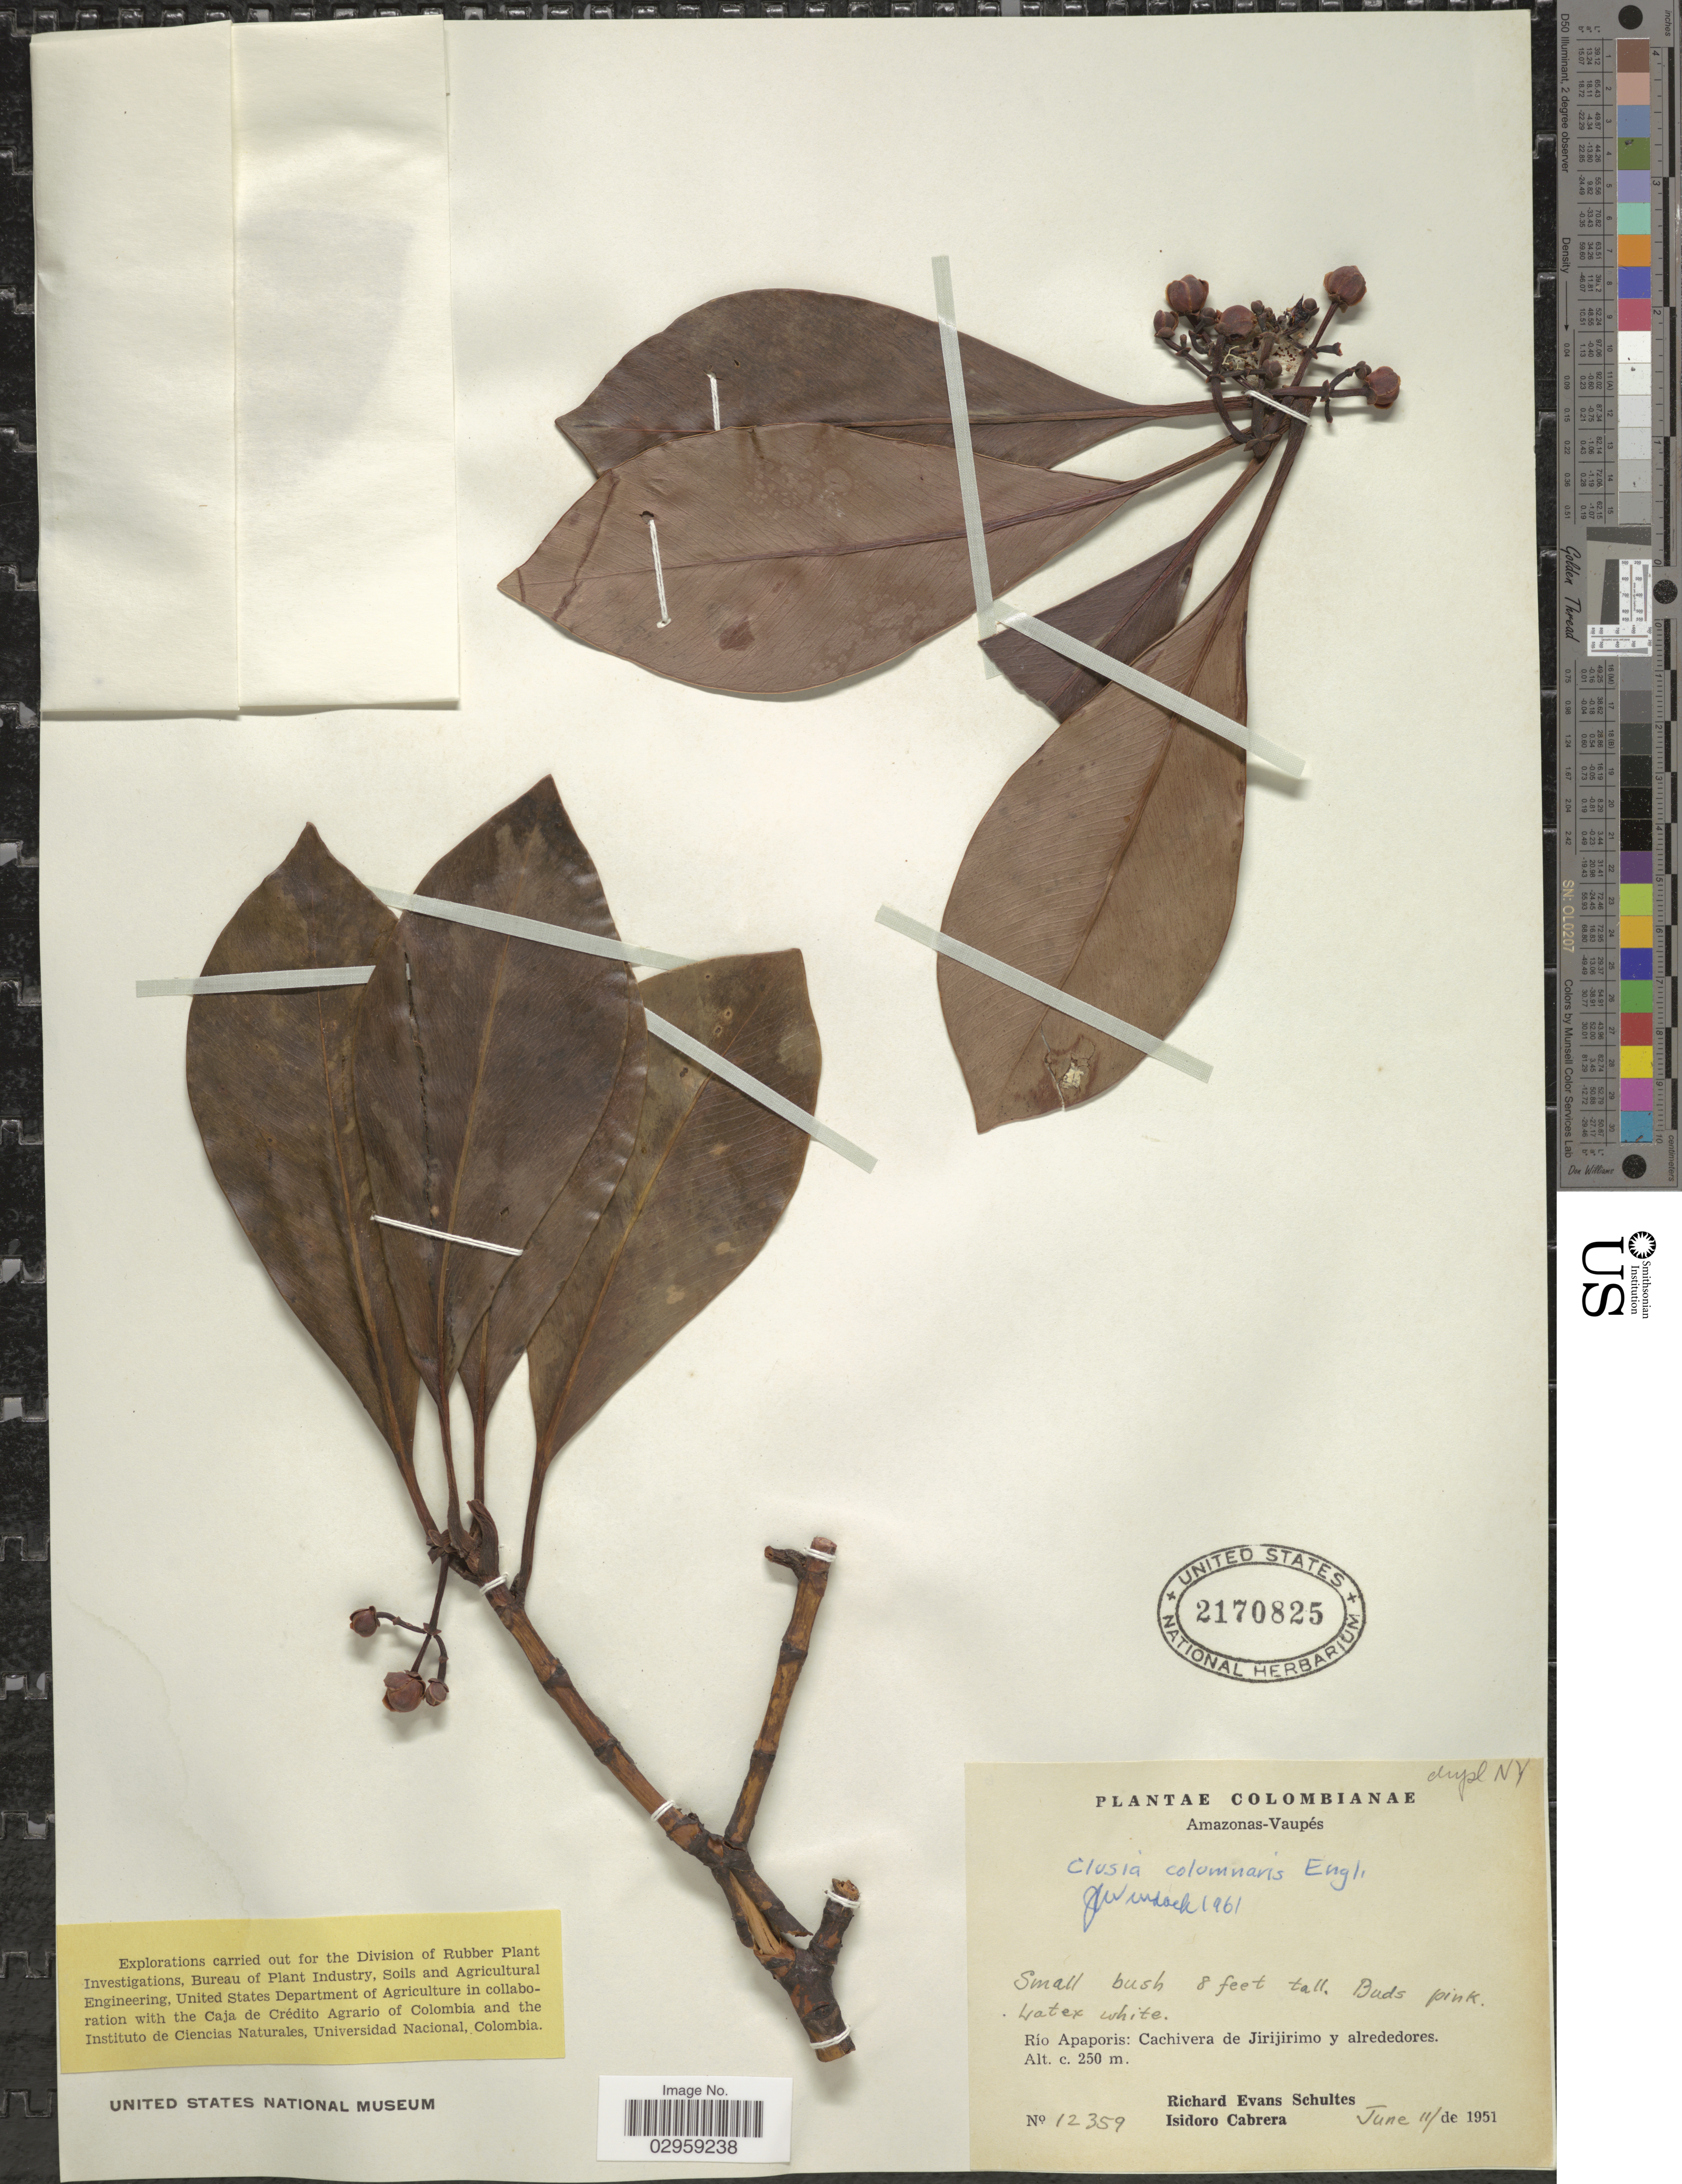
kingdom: Plantae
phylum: Tracheophyta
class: Magnoliopsida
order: Malpighiales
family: Clusiaceae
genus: Clusia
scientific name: Clusia columnaris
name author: Engl.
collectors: R. E. Schultes & I. Cabrera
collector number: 12359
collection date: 1951-06-11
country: Colombia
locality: Amazonas-Vaupés. Río Apaporis: Cachivera de Jirijirimo y alrededores.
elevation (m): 250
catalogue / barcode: US 2170825